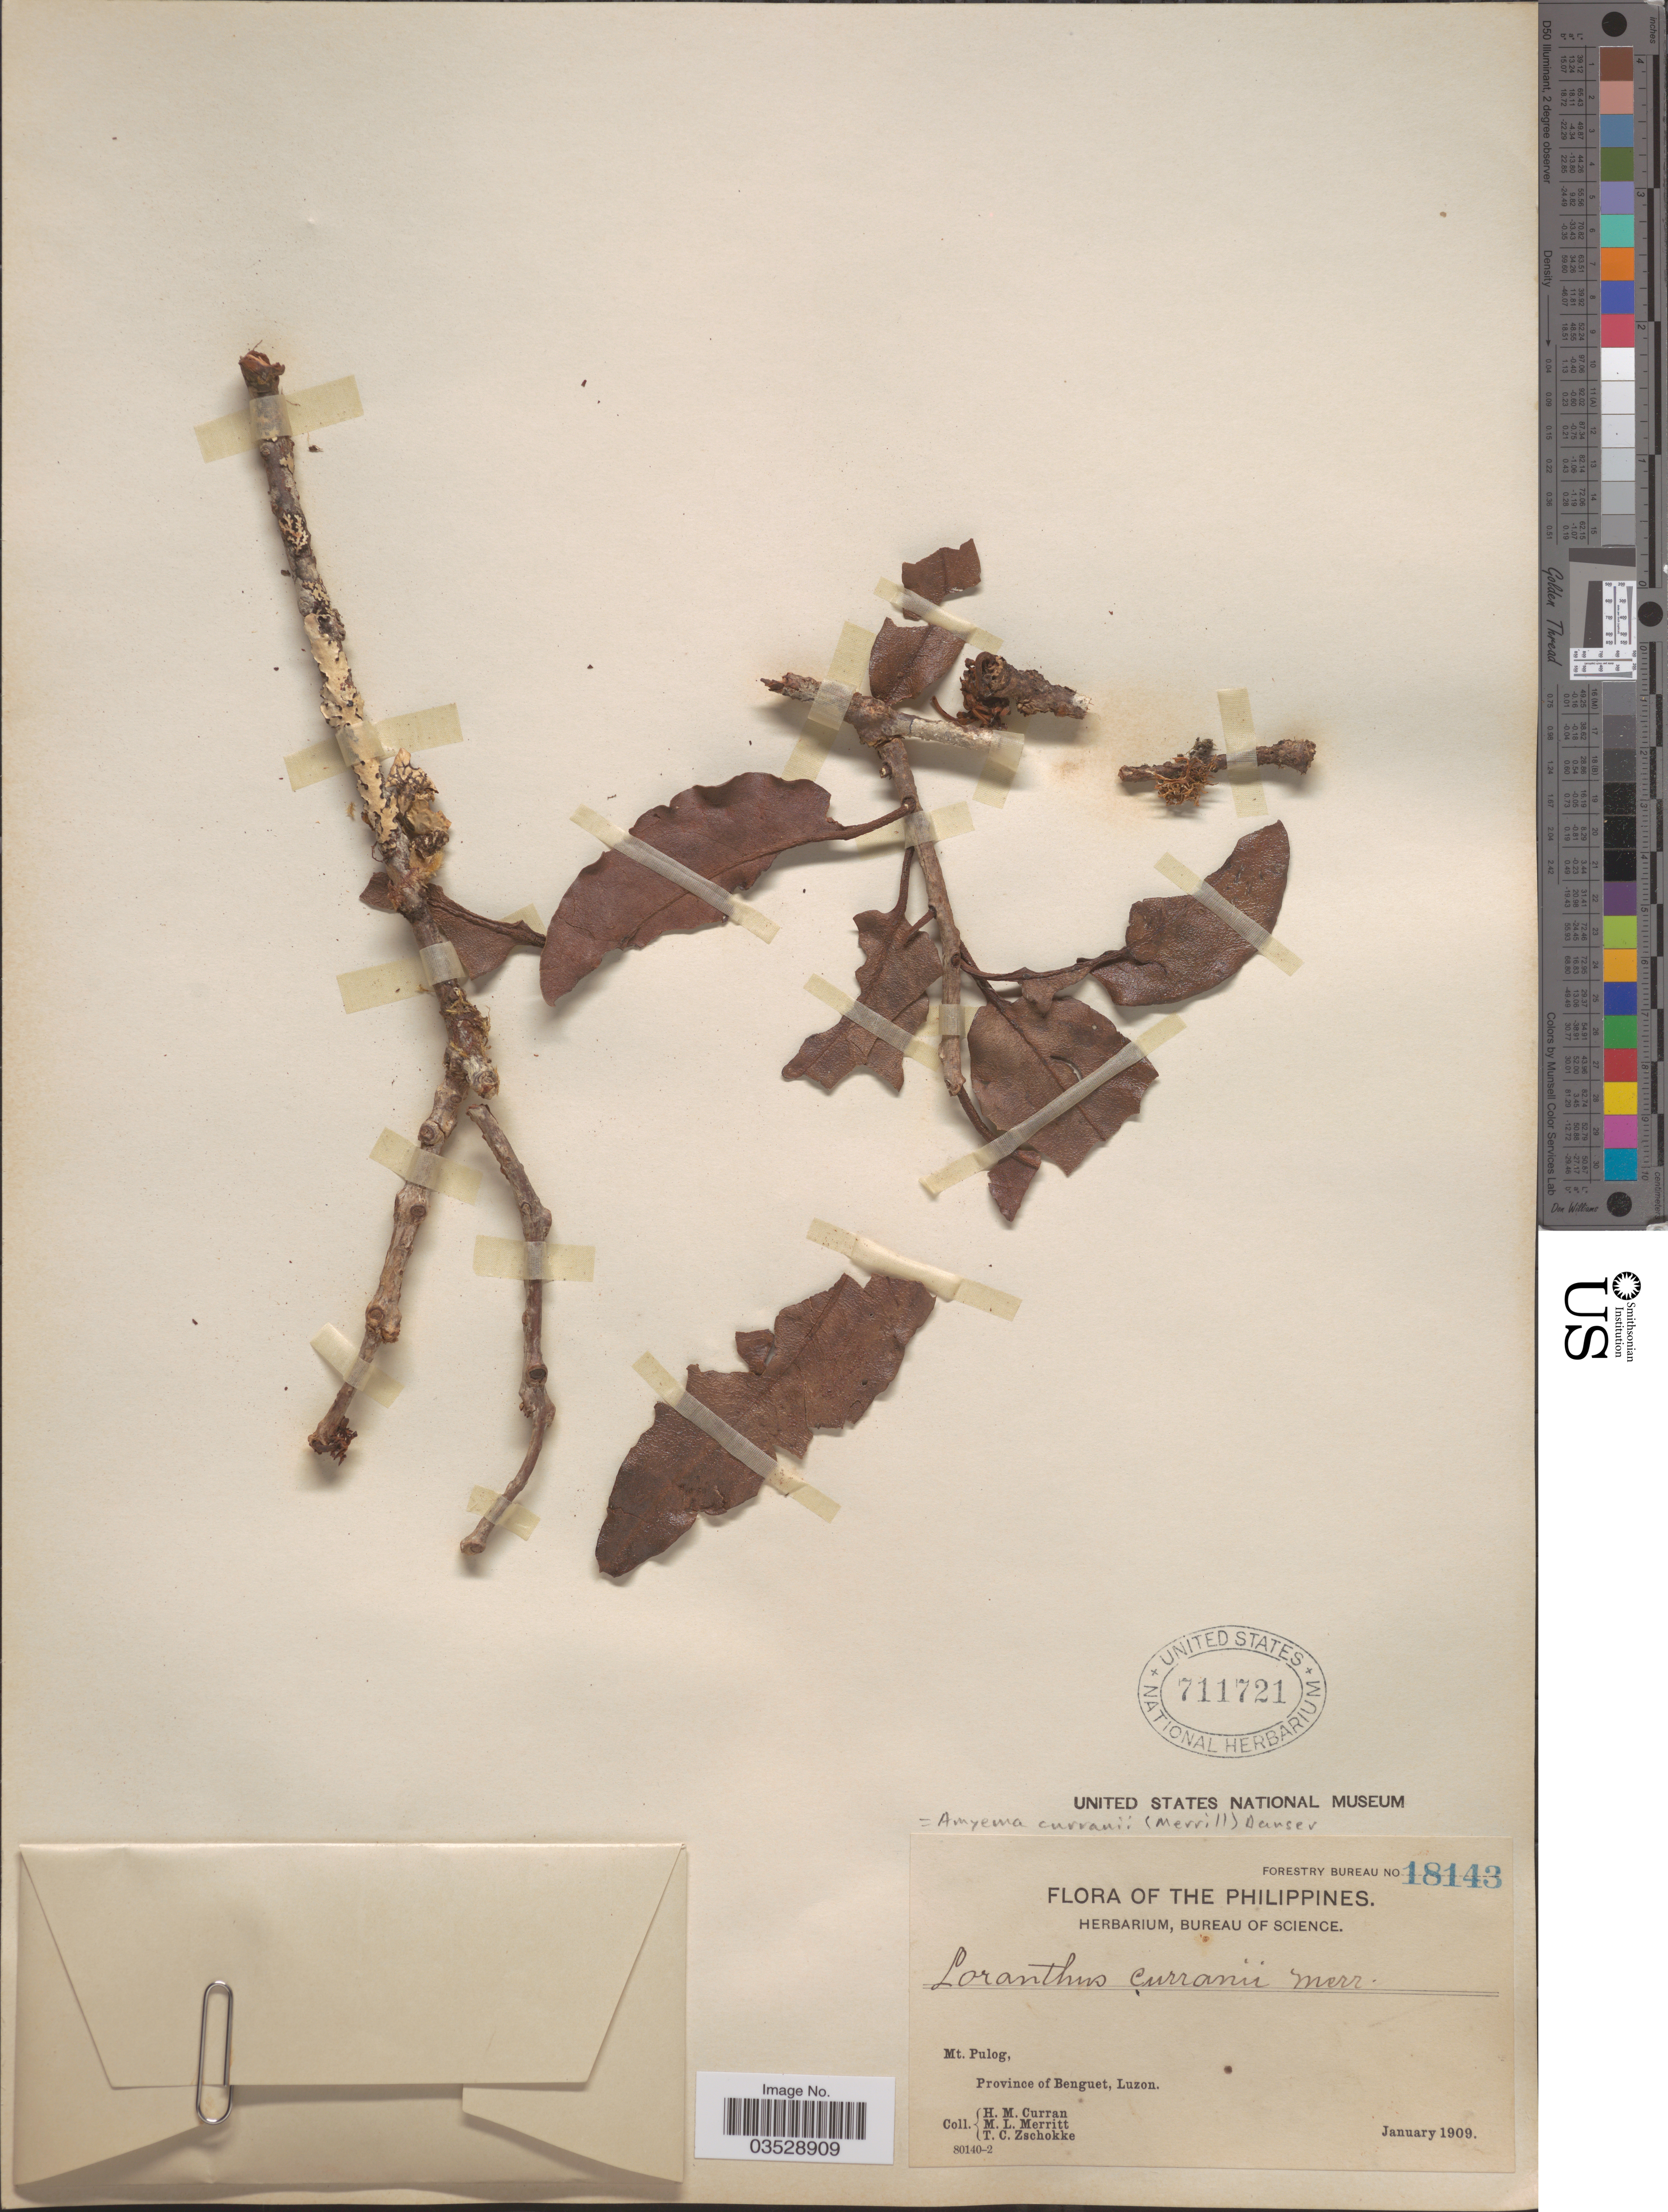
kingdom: Plantae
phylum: Tracheophyta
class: Magnoliopsida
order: Santalales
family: Loranthaceae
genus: Amyema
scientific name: Amyema curranii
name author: Danser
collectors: H. M. Curran, M. L. Merritt & T. C. Zschokke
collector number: Forestry Bureau 18143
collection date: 1909-01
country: Philippines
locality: Mt. Pulog, Province of Benguet, Luzon.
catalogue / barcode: US 711721